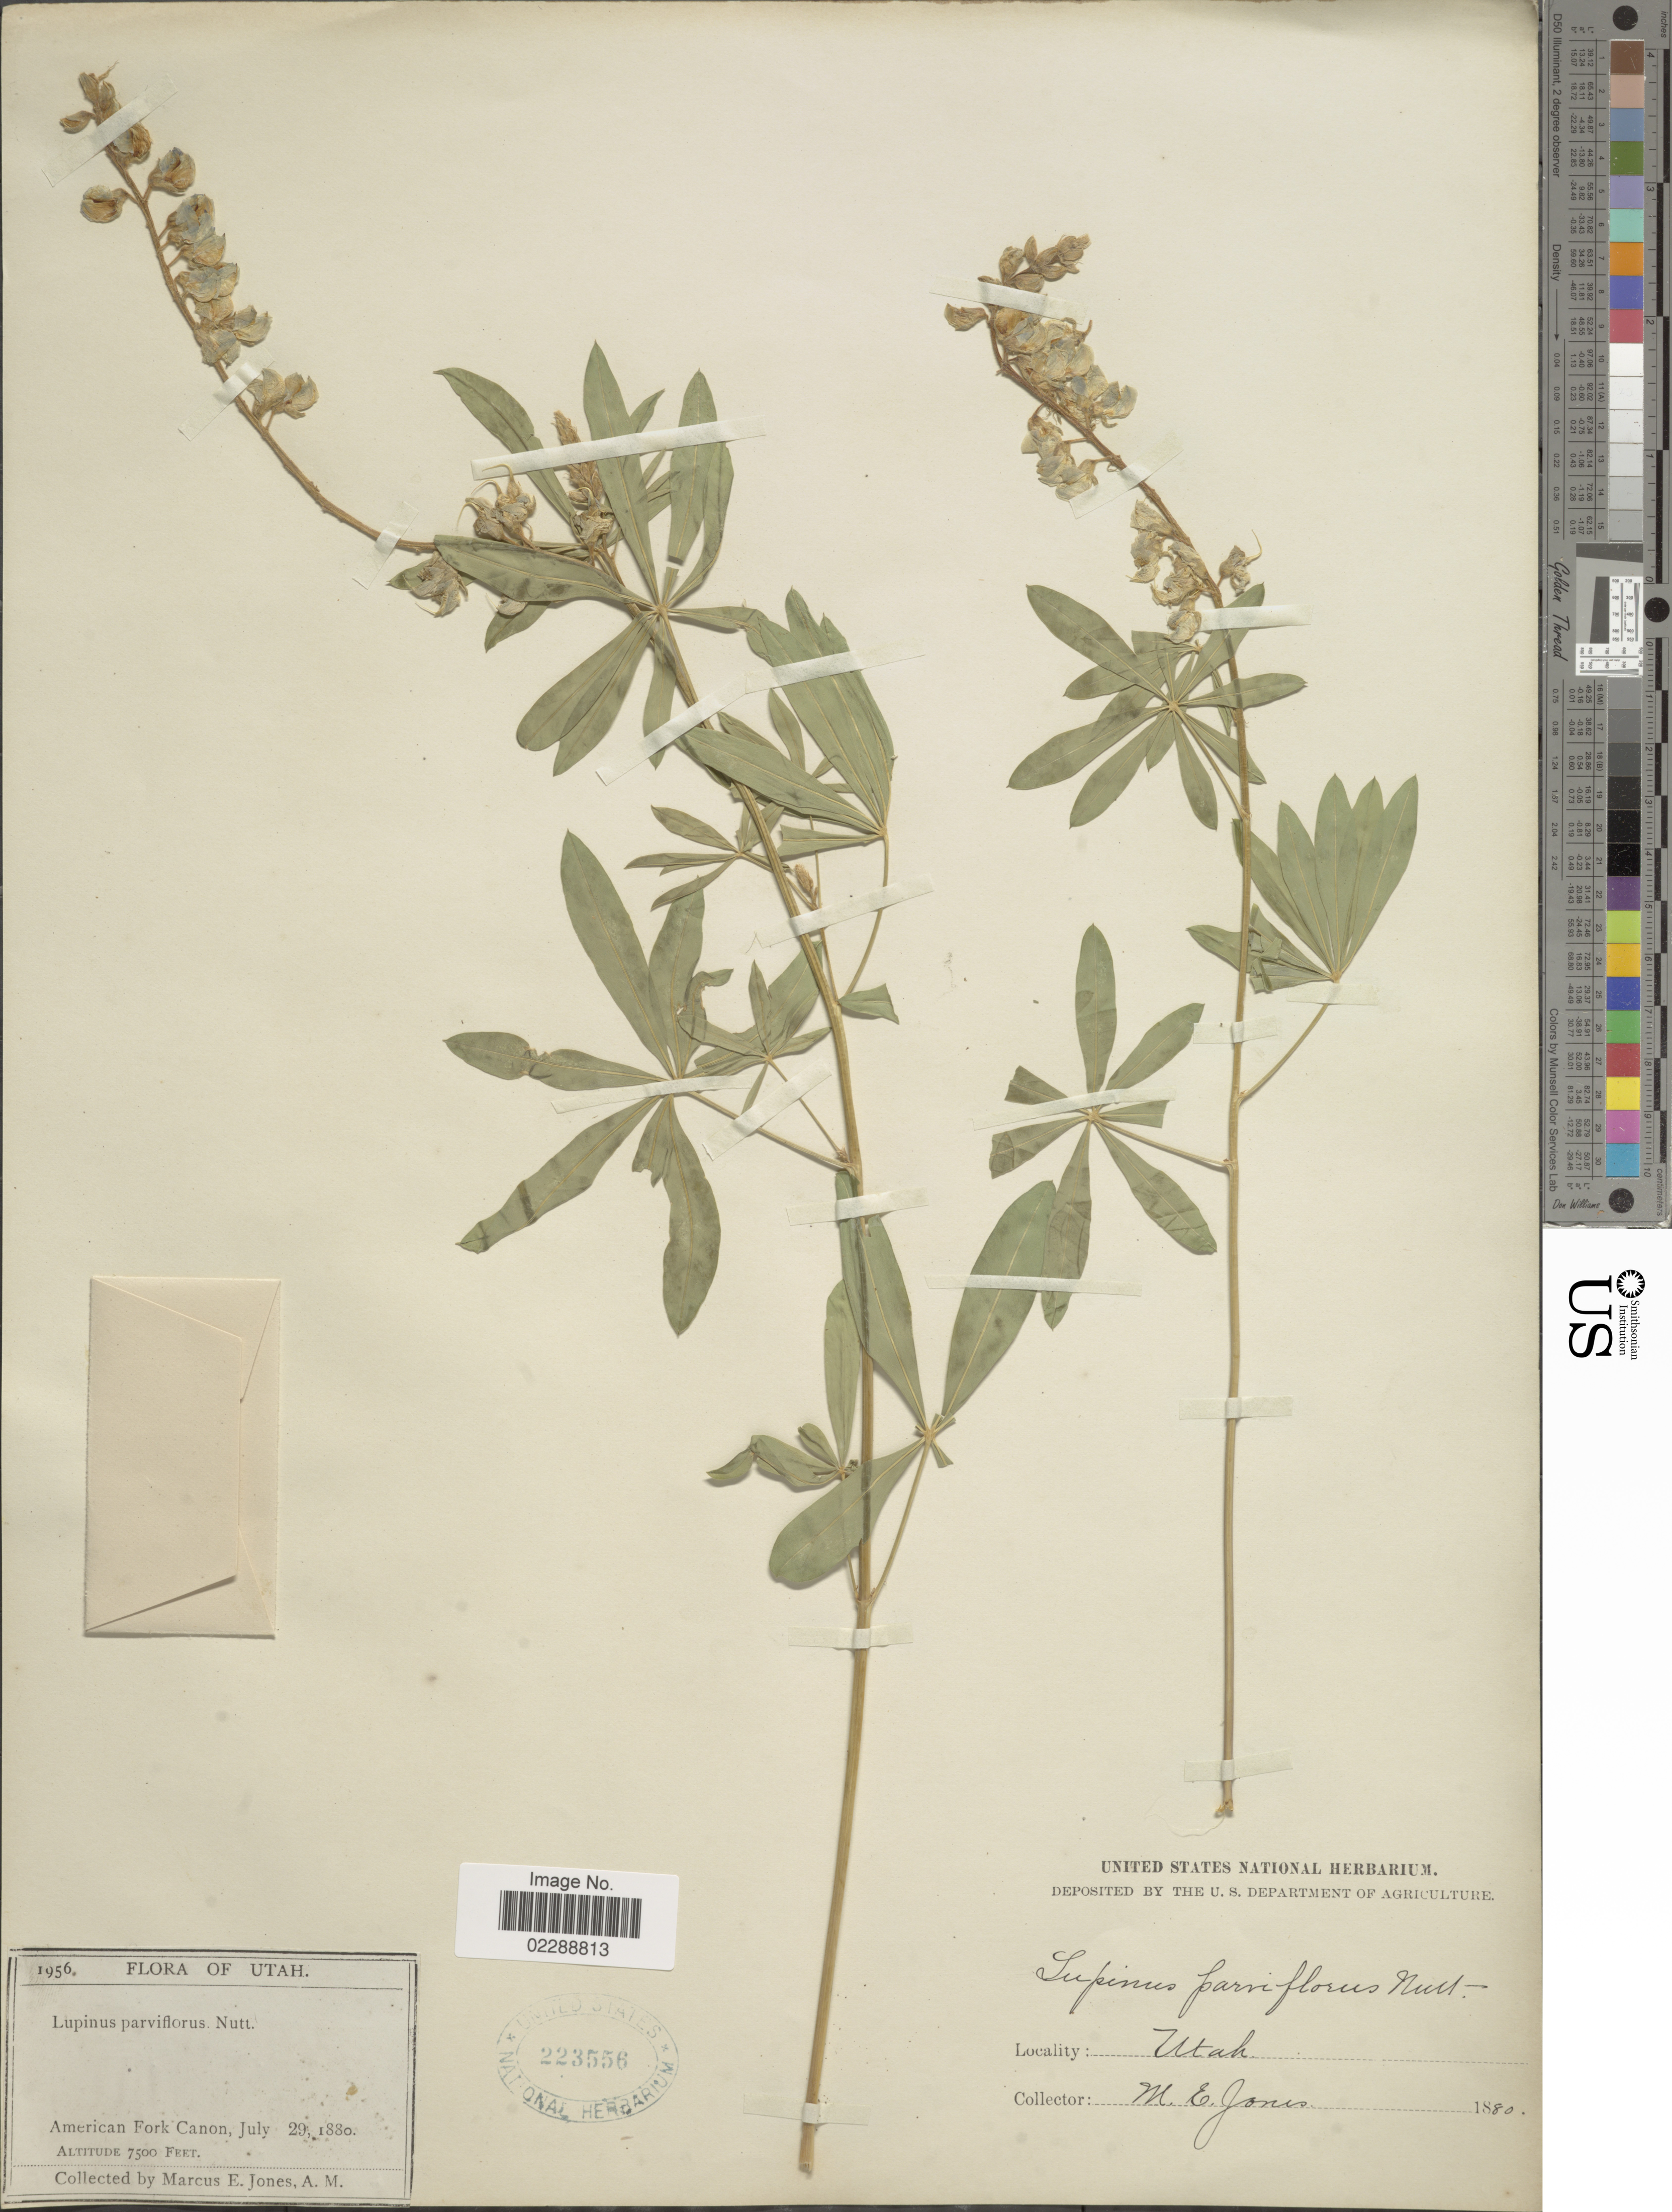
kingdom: Plantae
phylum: Tracheophyta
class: Magnoliopsida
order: Fabales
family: Fabaceae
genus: Lupinus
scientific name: Lupinus sp.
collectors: M. E. Jones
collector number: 1956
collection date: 1880-07-29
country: United States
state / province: Utah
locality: American Fork Canon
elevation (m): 2286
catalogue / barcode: US 223556